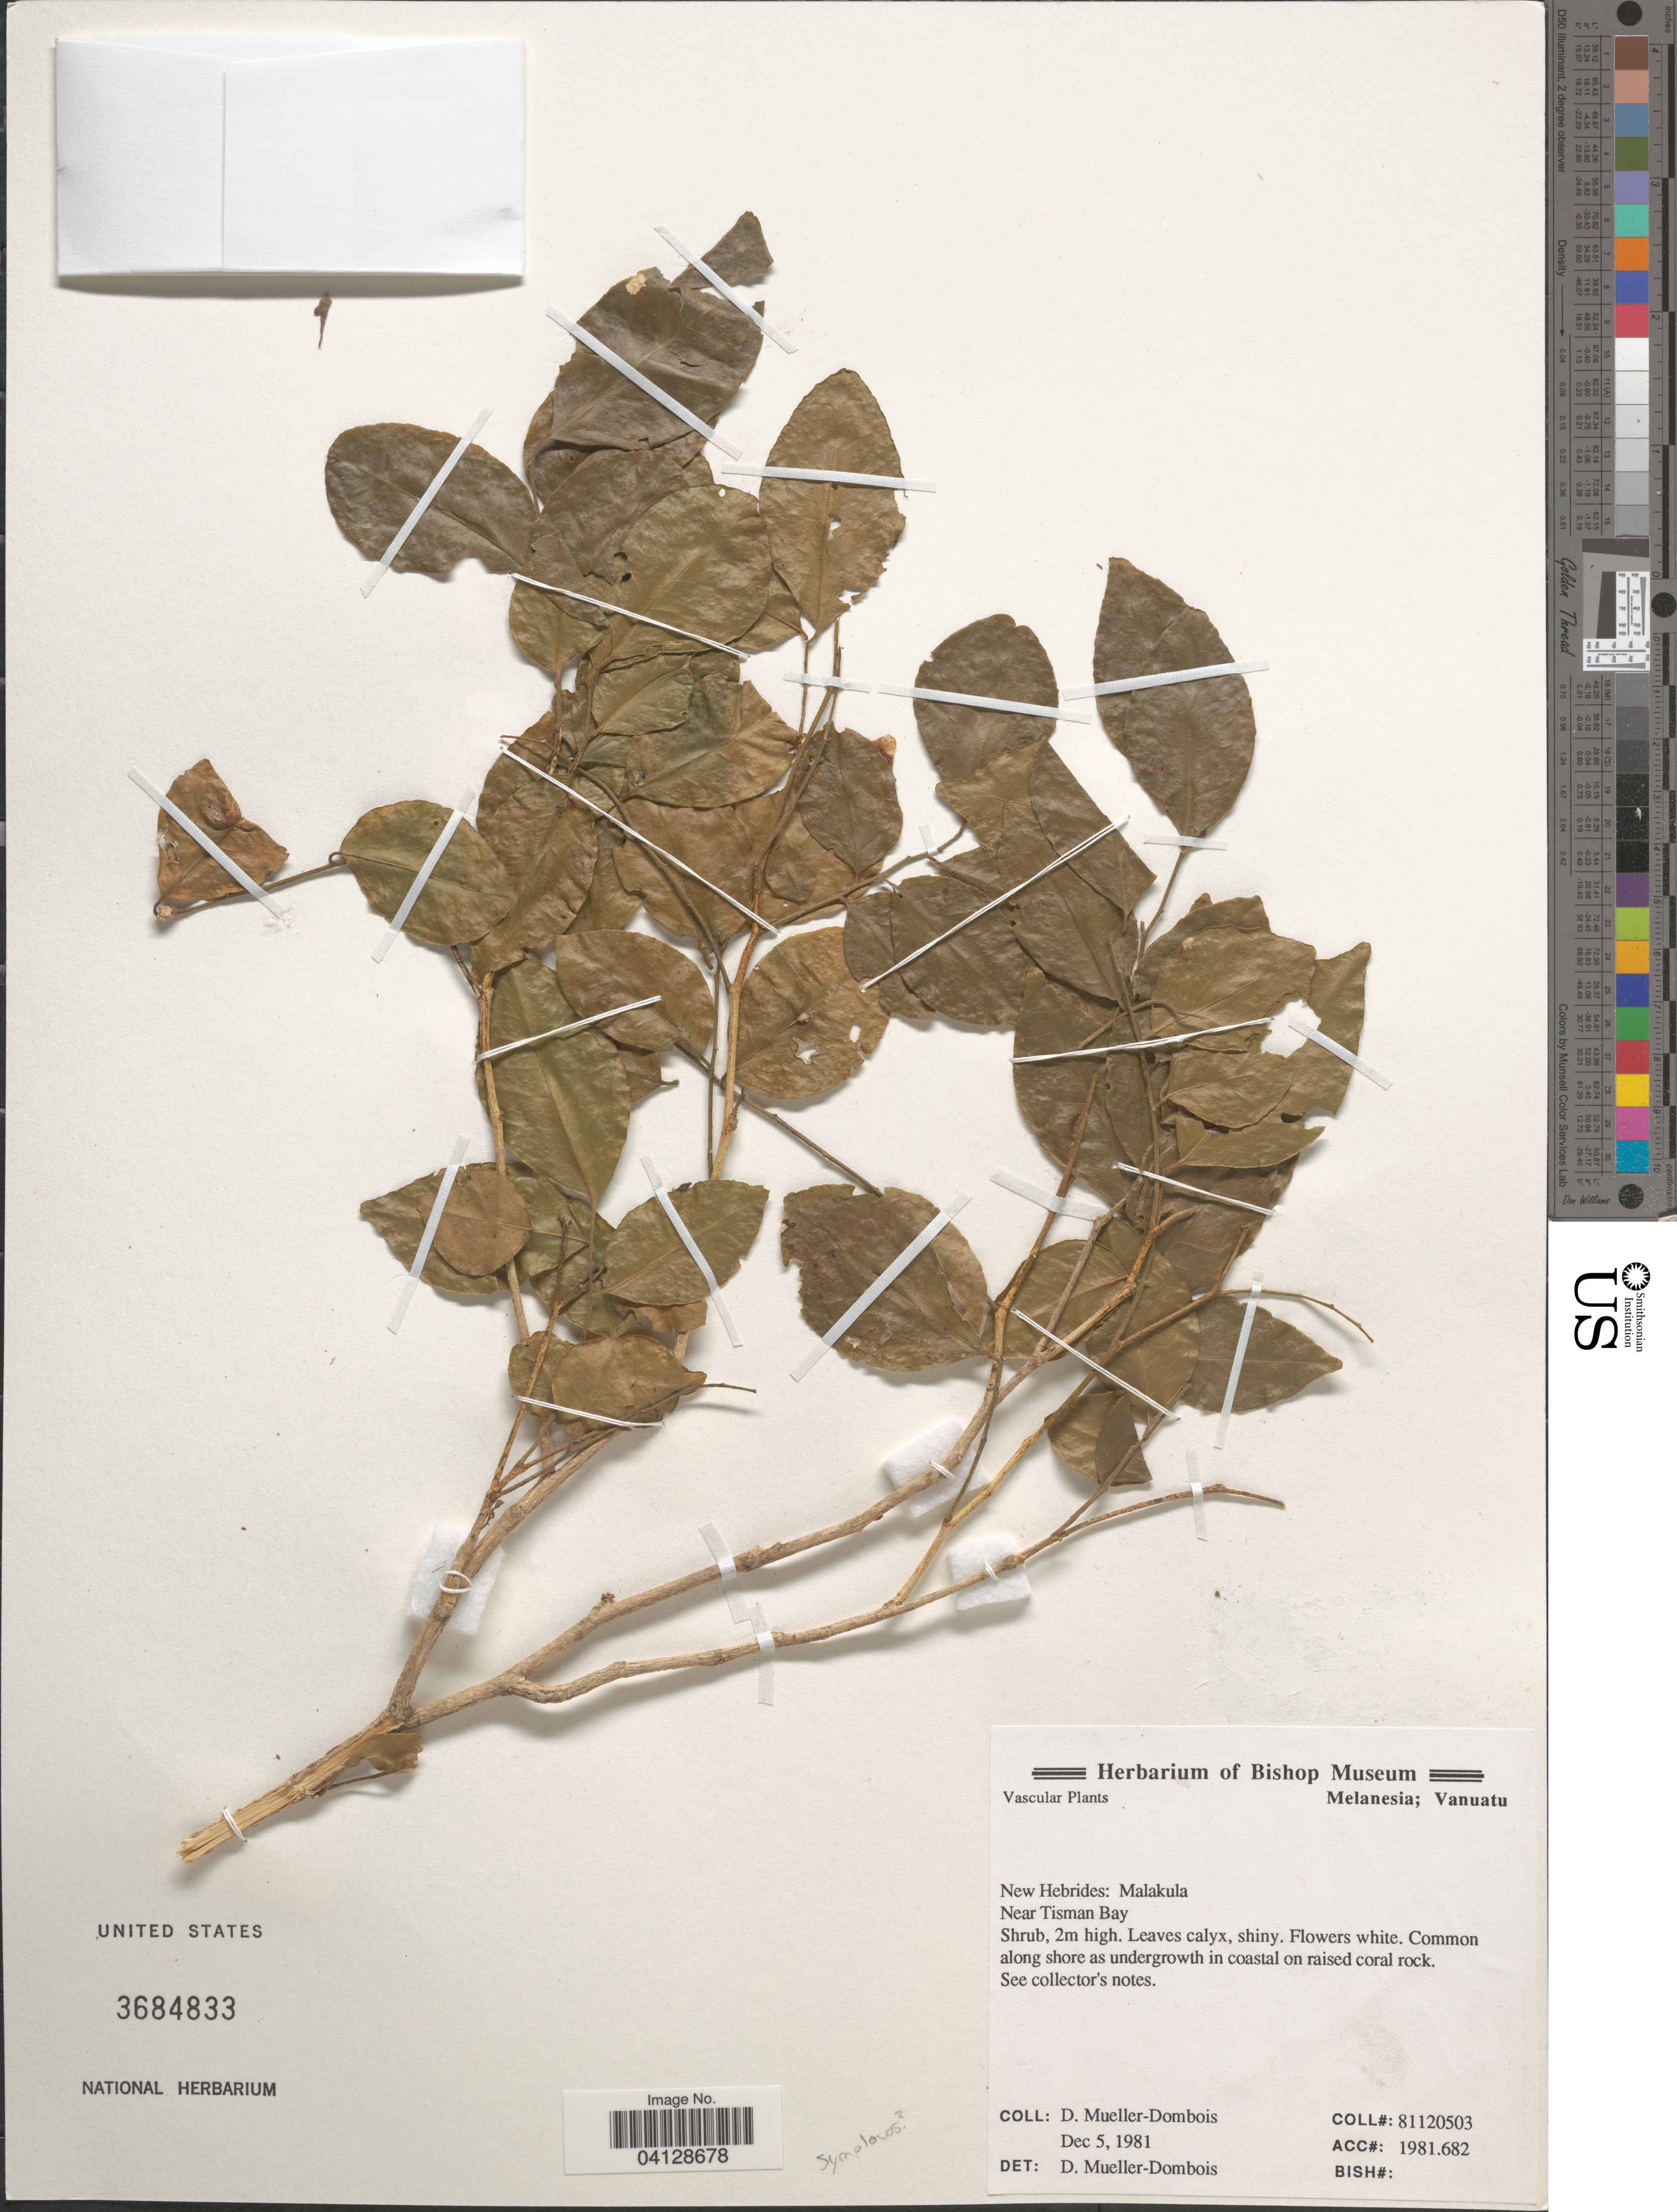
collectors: D. Mueller-Dombois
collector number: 81120503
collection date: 1981-12-05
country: Vanuatu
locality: New Hebrides: Malakula. Near Tisman Bay.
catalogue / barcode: US 3684833